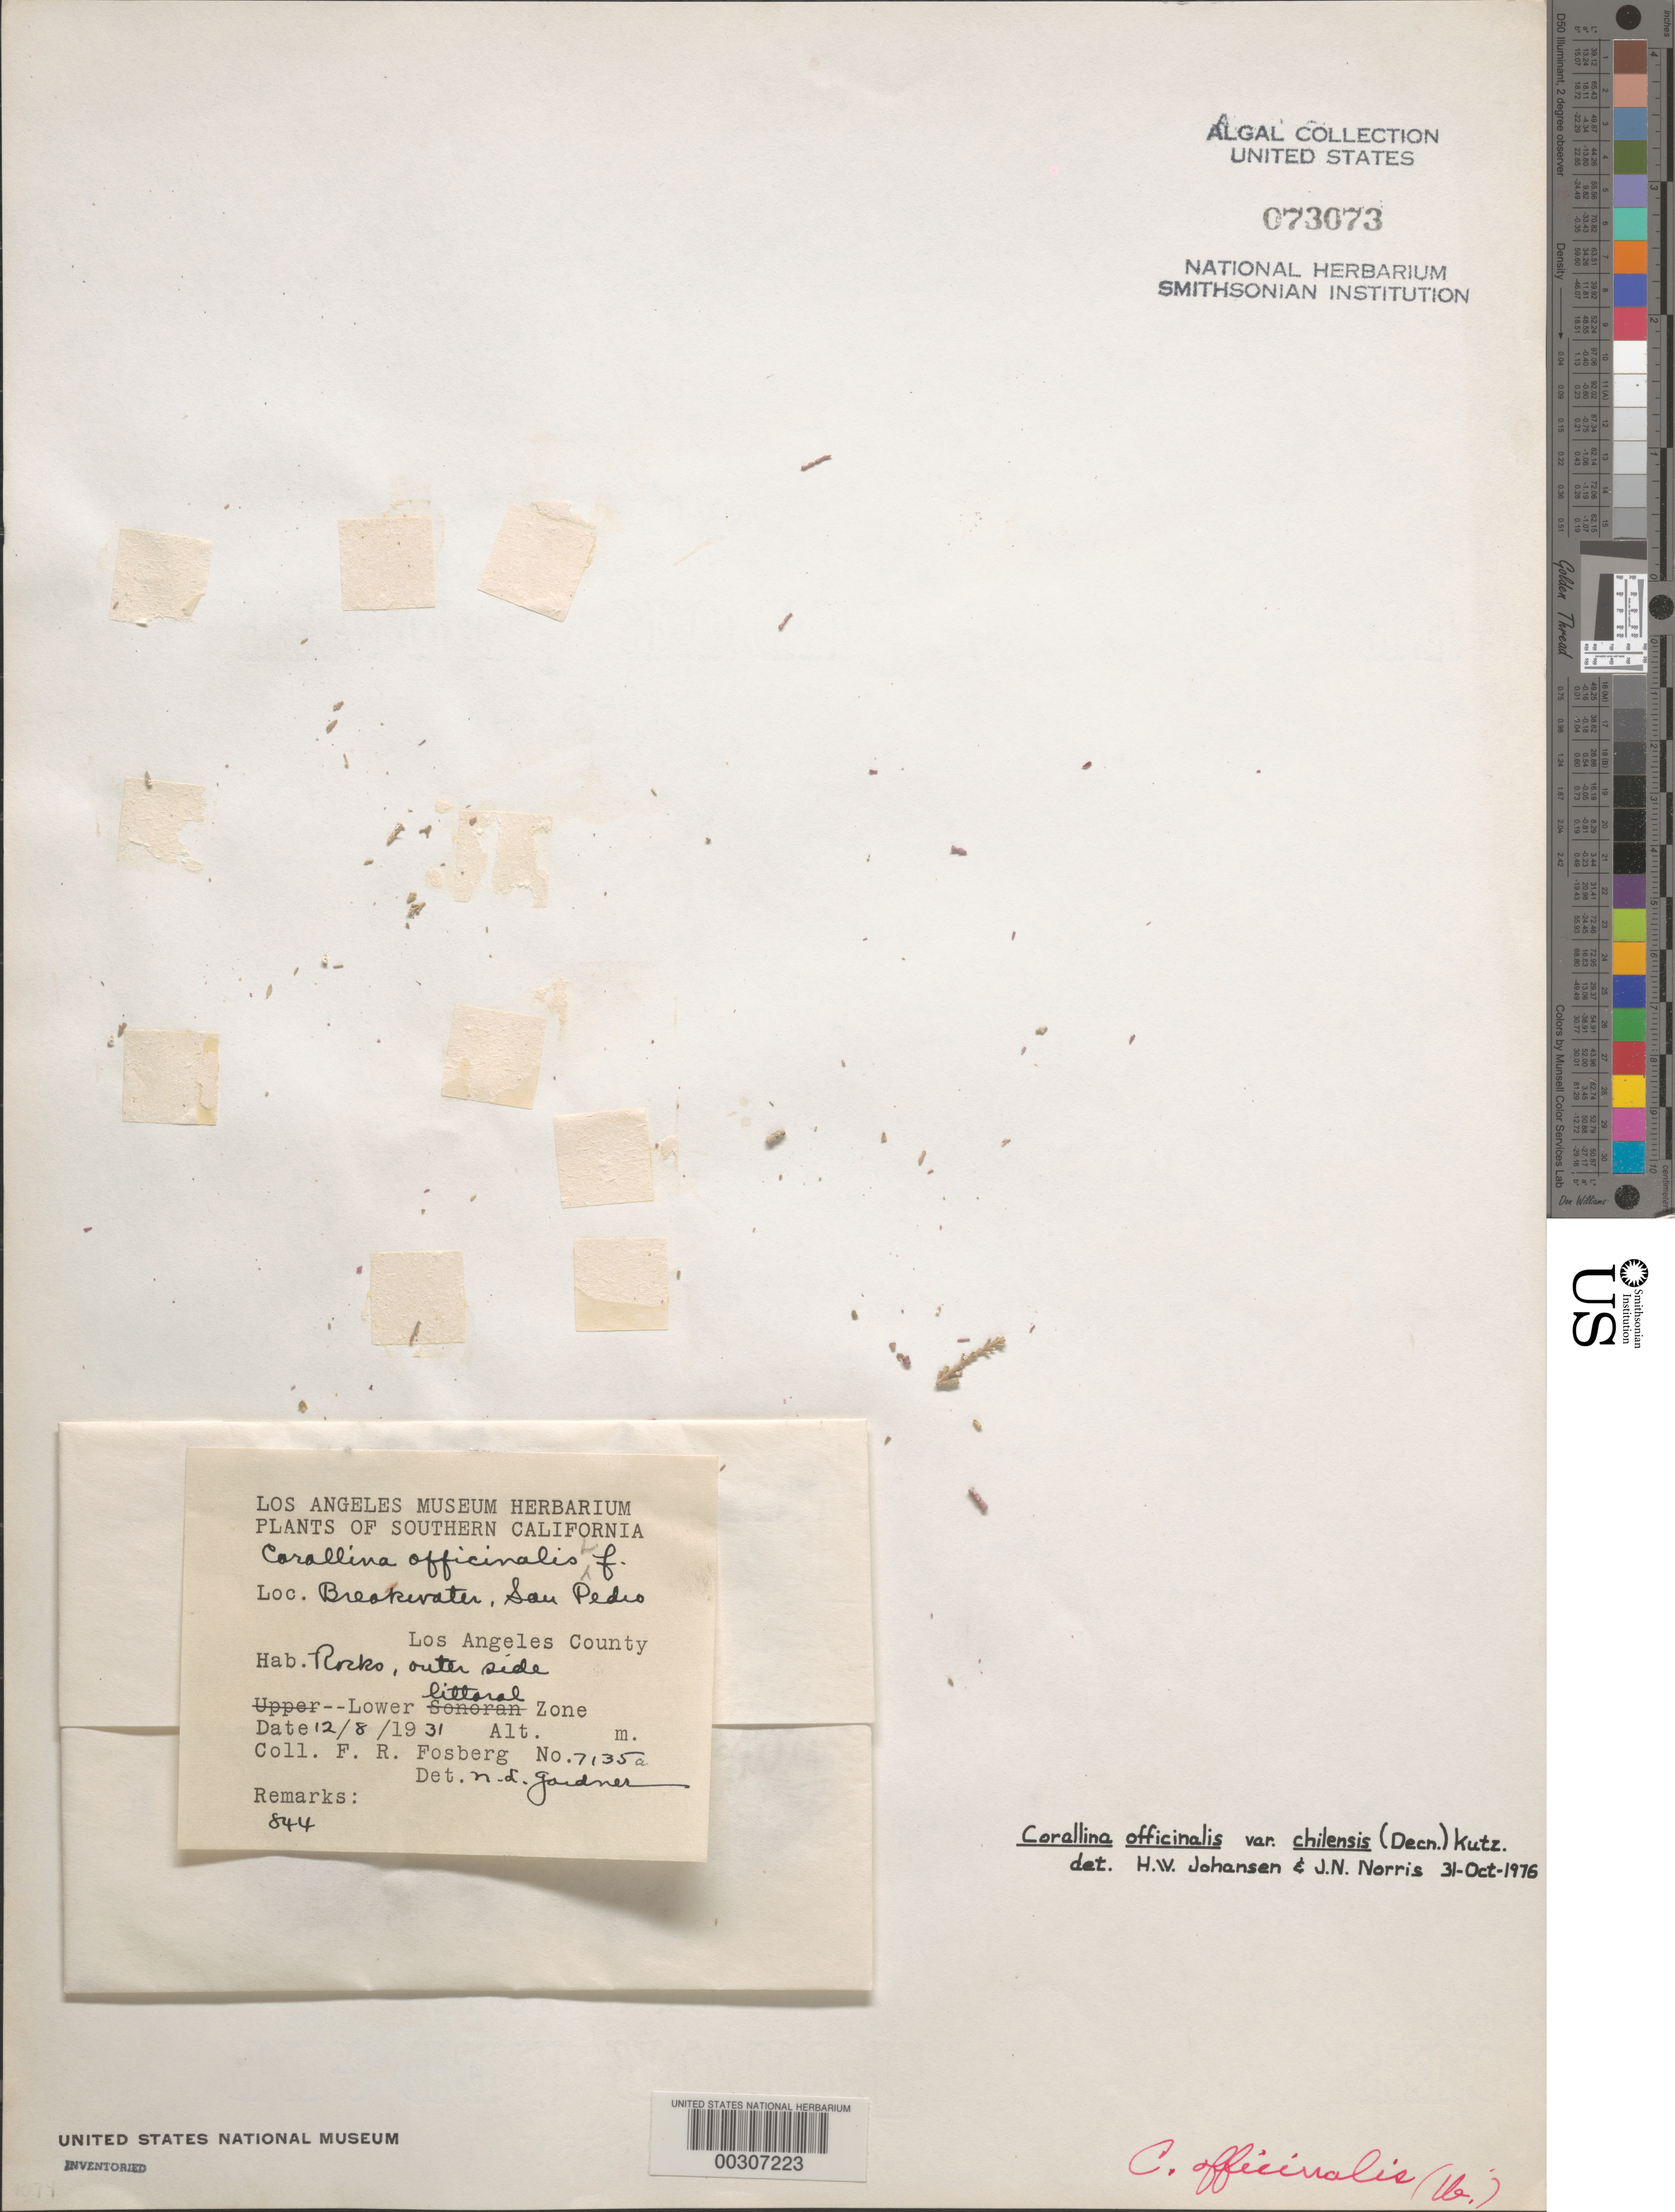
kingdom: Plantae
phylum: Rhodophyta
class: Florideophyceae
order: Corallinales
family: Corallinaceae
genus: Corallina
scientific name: Corallina officinalis var. chilensis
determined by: Johansen, H. W.; Norris, James N.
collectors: F. R. Fosberg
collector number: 7135a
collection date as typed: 12 Aug 1931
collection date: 1931-08-12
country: United States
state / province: California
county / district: Los Angeles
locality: San Pedro breakwater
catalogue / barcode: US 73073